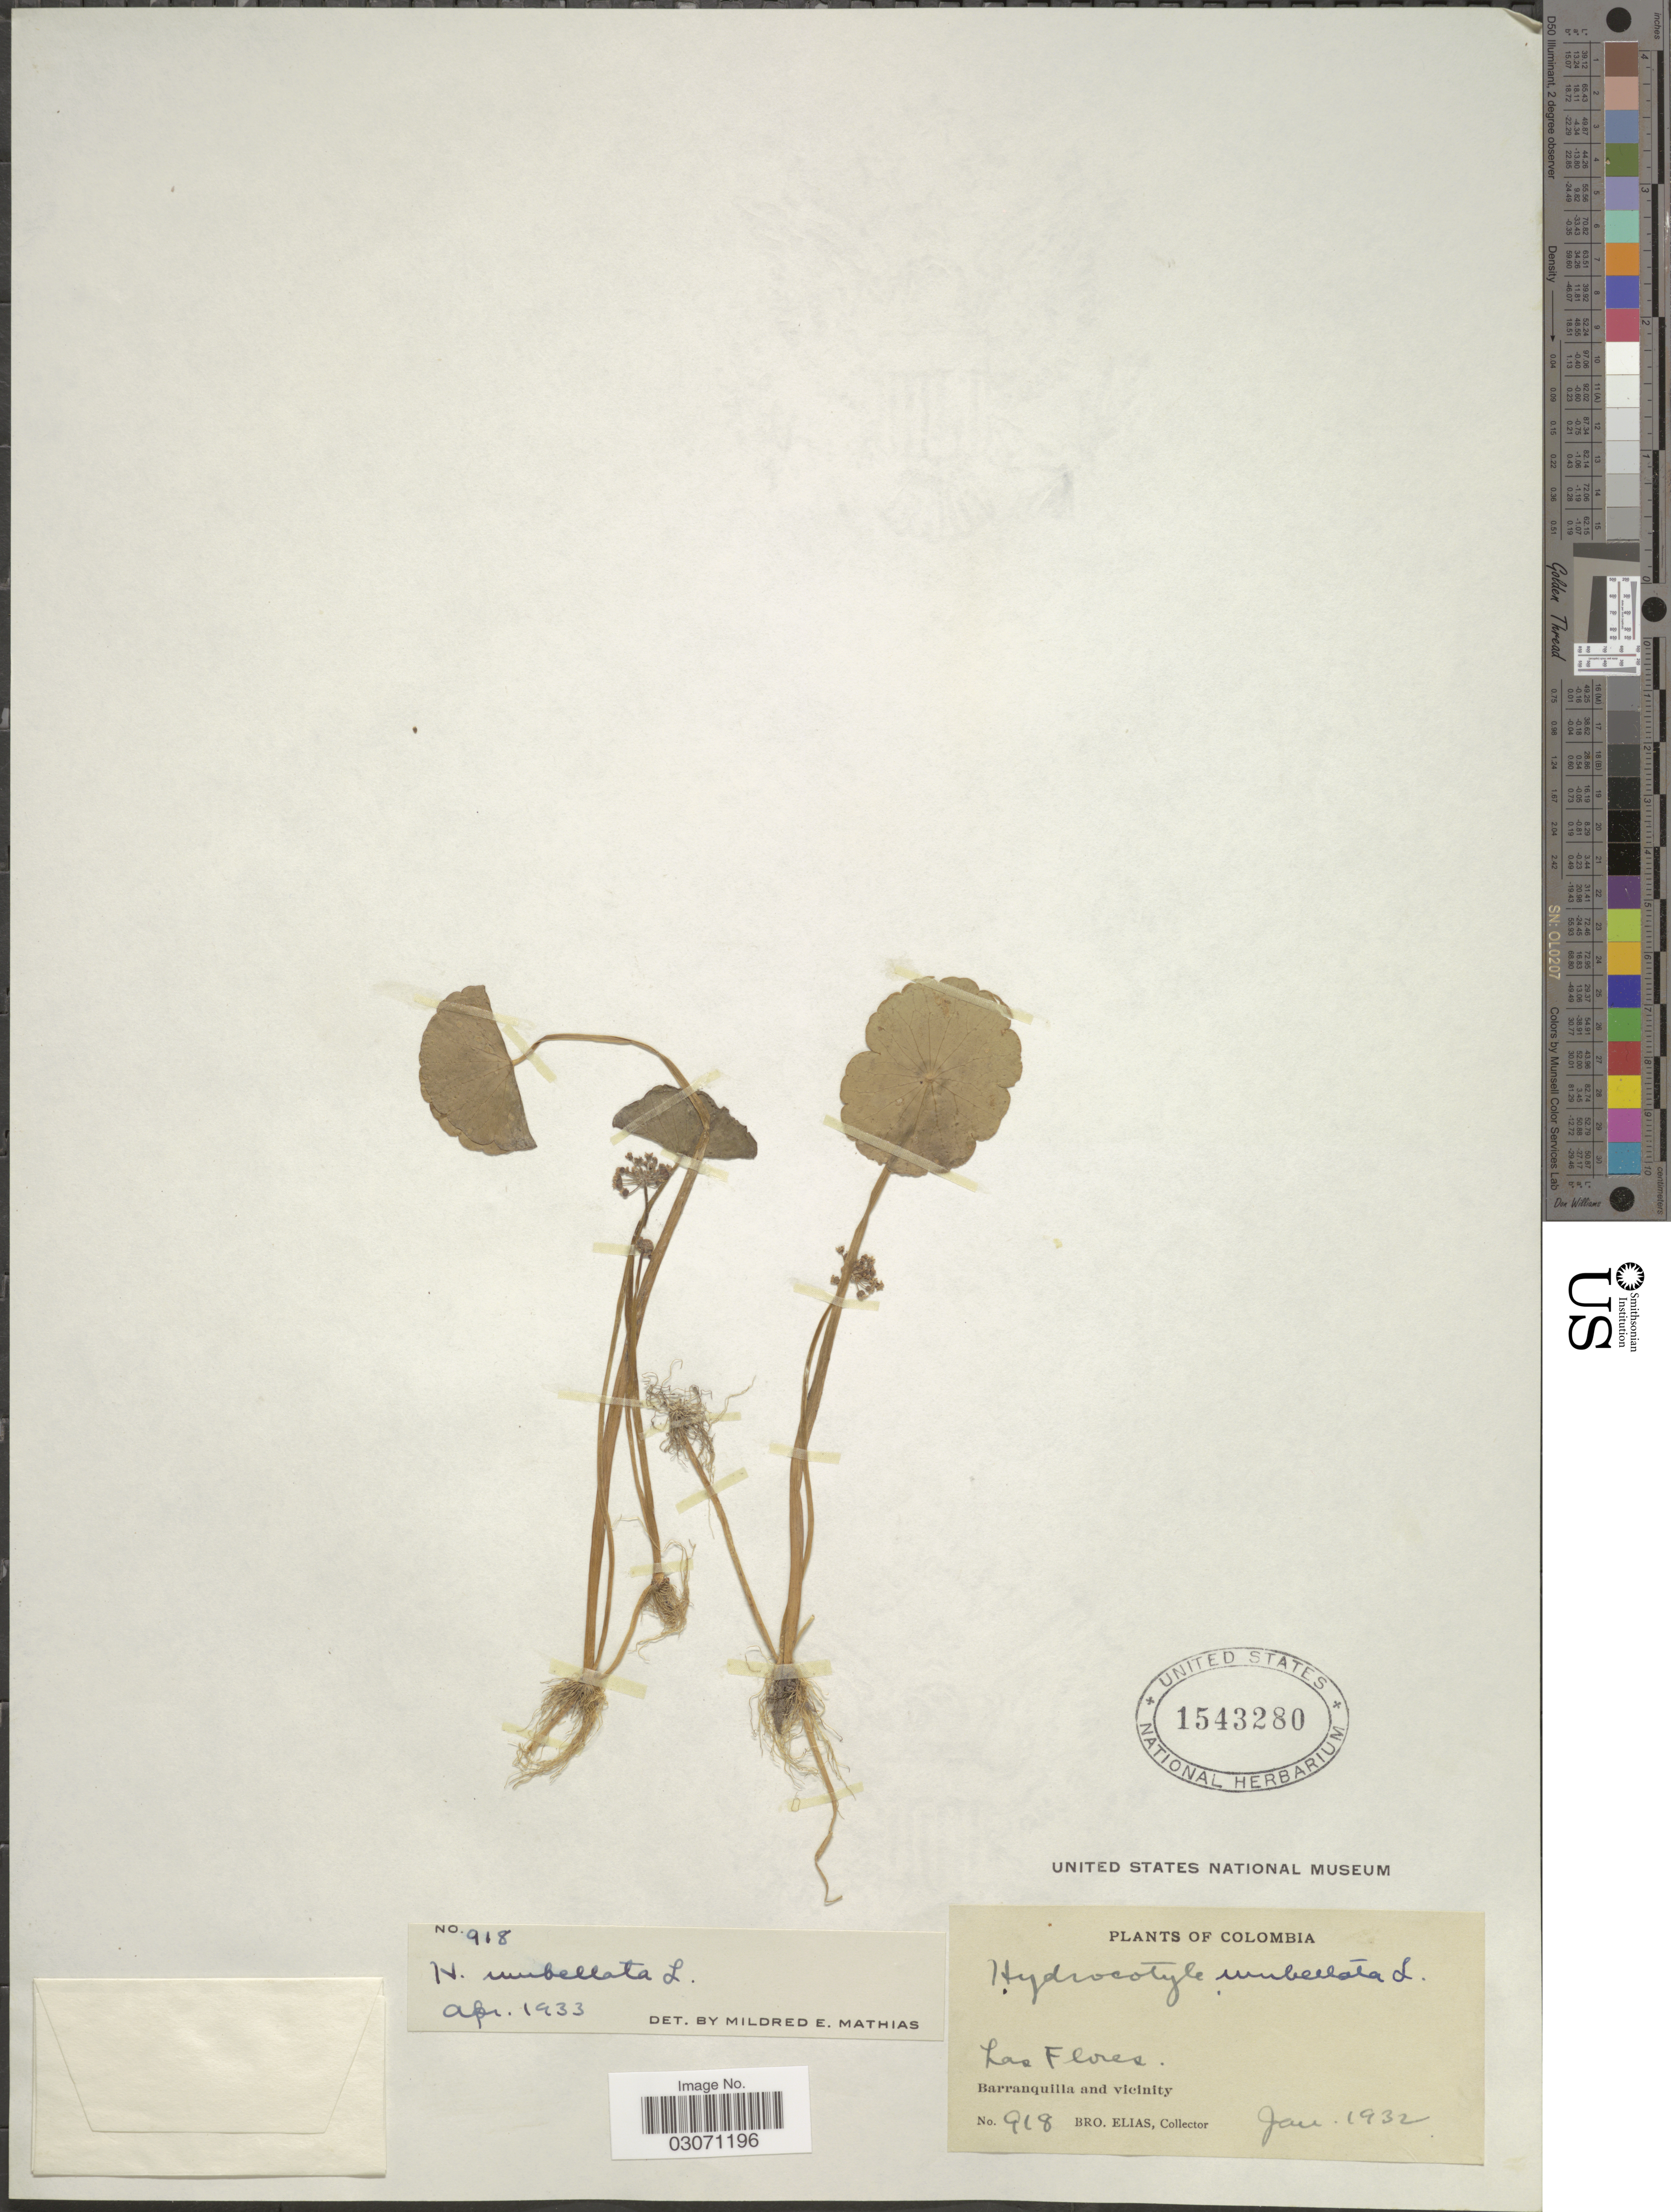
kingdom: Plantae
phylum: Tracheophyta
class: Magnoliopsida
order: Apiales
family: Araliaceae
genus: Hydrocotyle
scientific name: Hydrocotyle umbellata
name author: L.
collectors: Bro. Elias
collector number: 918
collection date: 1932-01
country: Colombia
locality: Las Flores. Barranquilla and vicinity.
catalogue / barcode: US 1543280